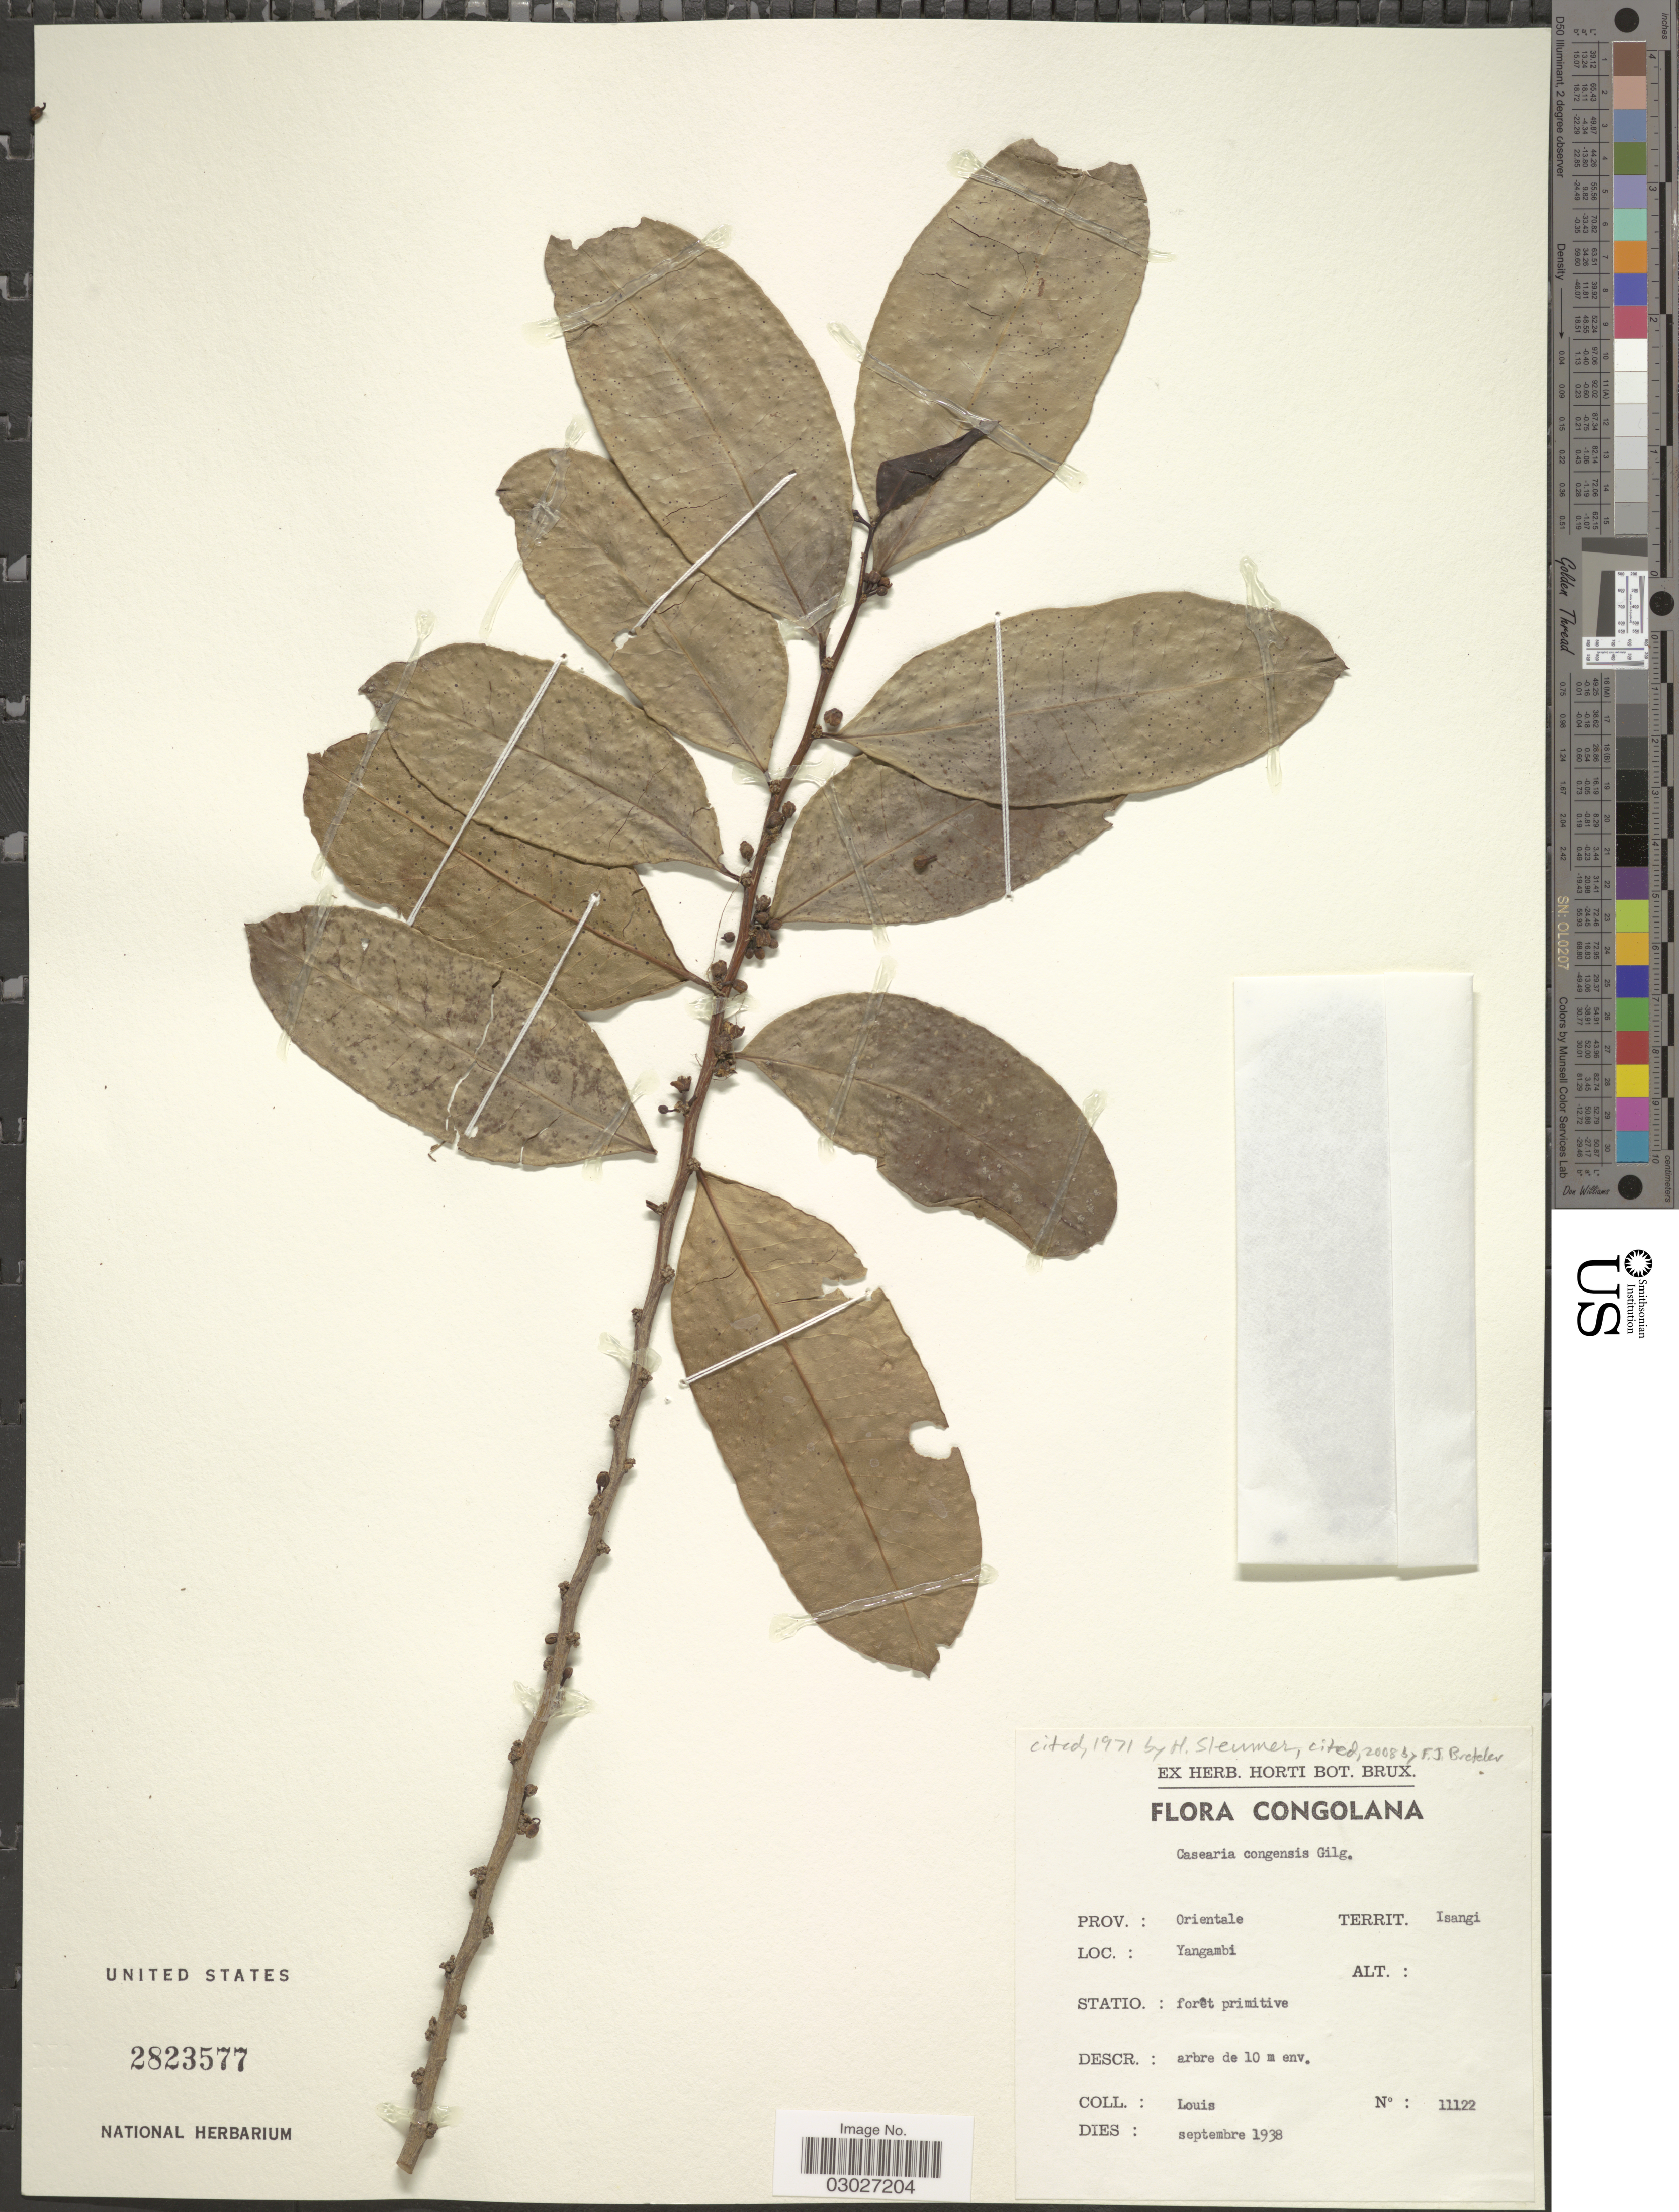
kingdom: Plantae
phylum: Tracheophyta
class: Magnoliopsida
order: Malpighiales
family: Salicaceae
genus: Casearia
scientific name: Casearia congensis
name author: Gilg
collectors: -. Louis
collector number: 11122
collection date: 1938-09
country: Congo, Democratic Republic of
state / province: Tshopo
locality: Congolana, Territ. Isangi, Yangambi.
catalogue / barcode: US 2823577